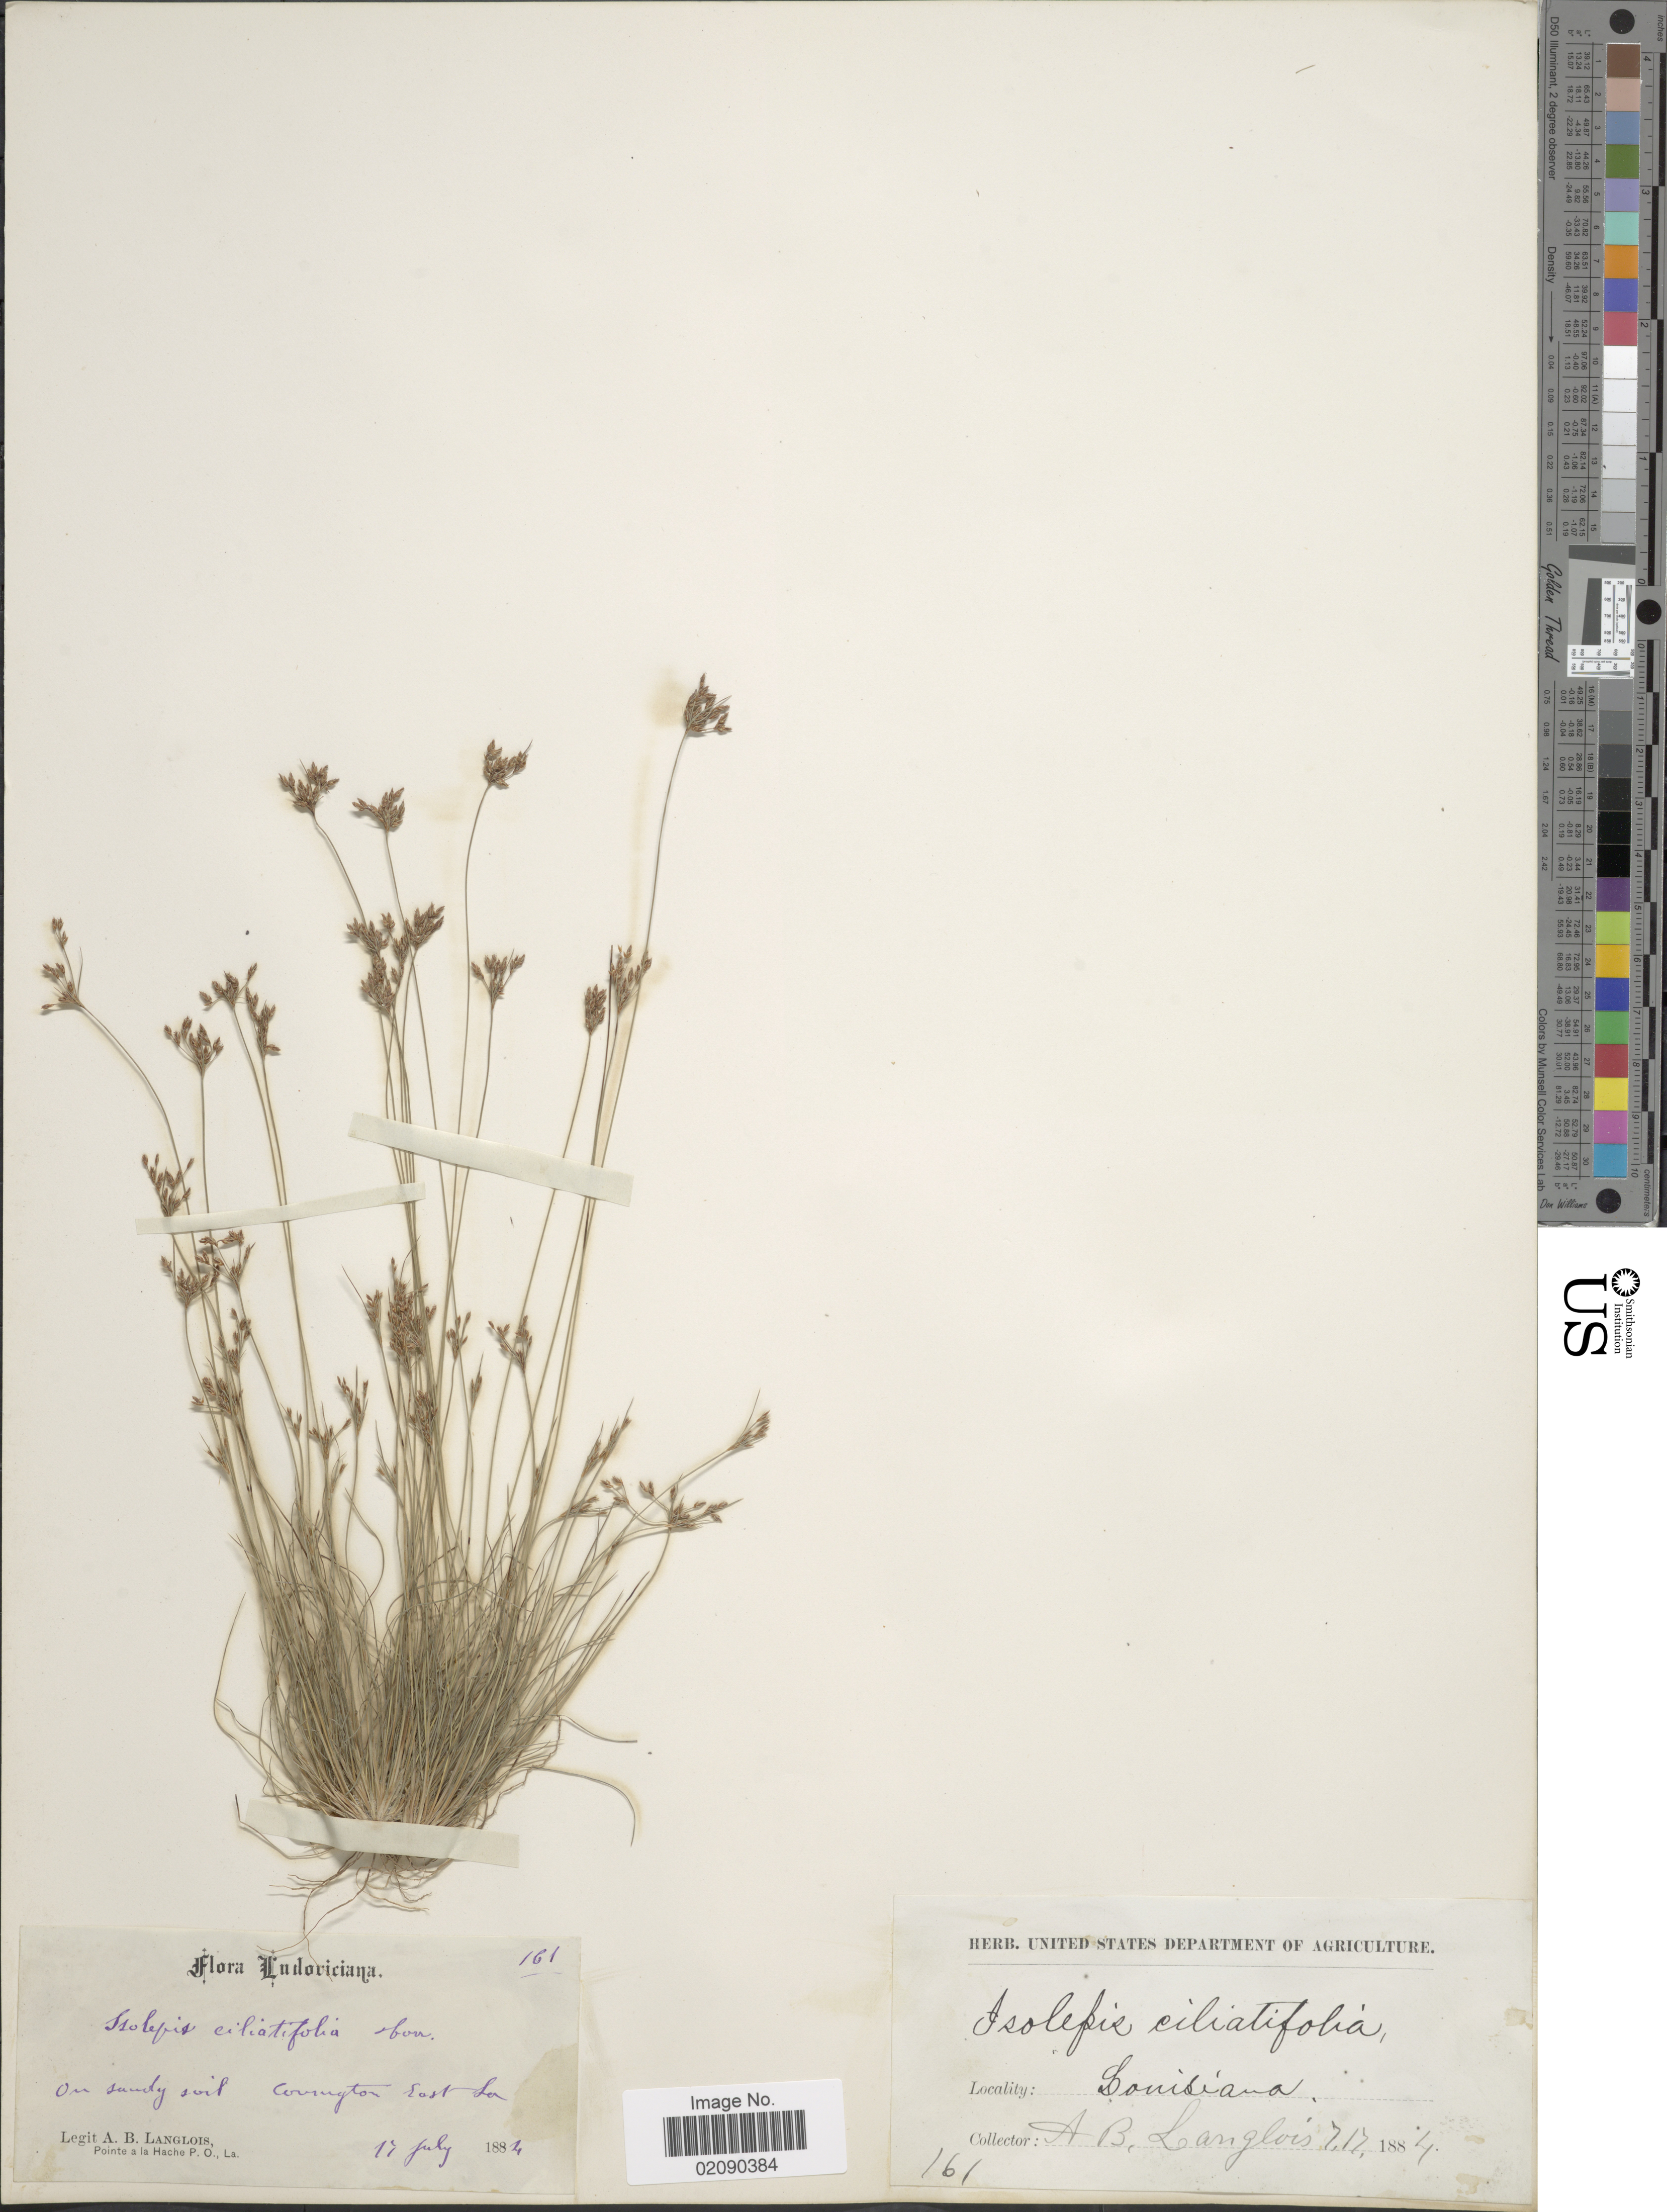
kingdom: Plantae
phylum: Tracheophyta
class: Liliopsida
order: Poales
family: Cyperaceae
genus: Bulbostylis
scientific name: Bulbostylis ciliatifolia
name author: (Elliott) Fernald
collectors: A. Langlois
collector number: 161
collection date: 1884-07-17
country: United States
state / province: Louisiana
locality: Covington East La.